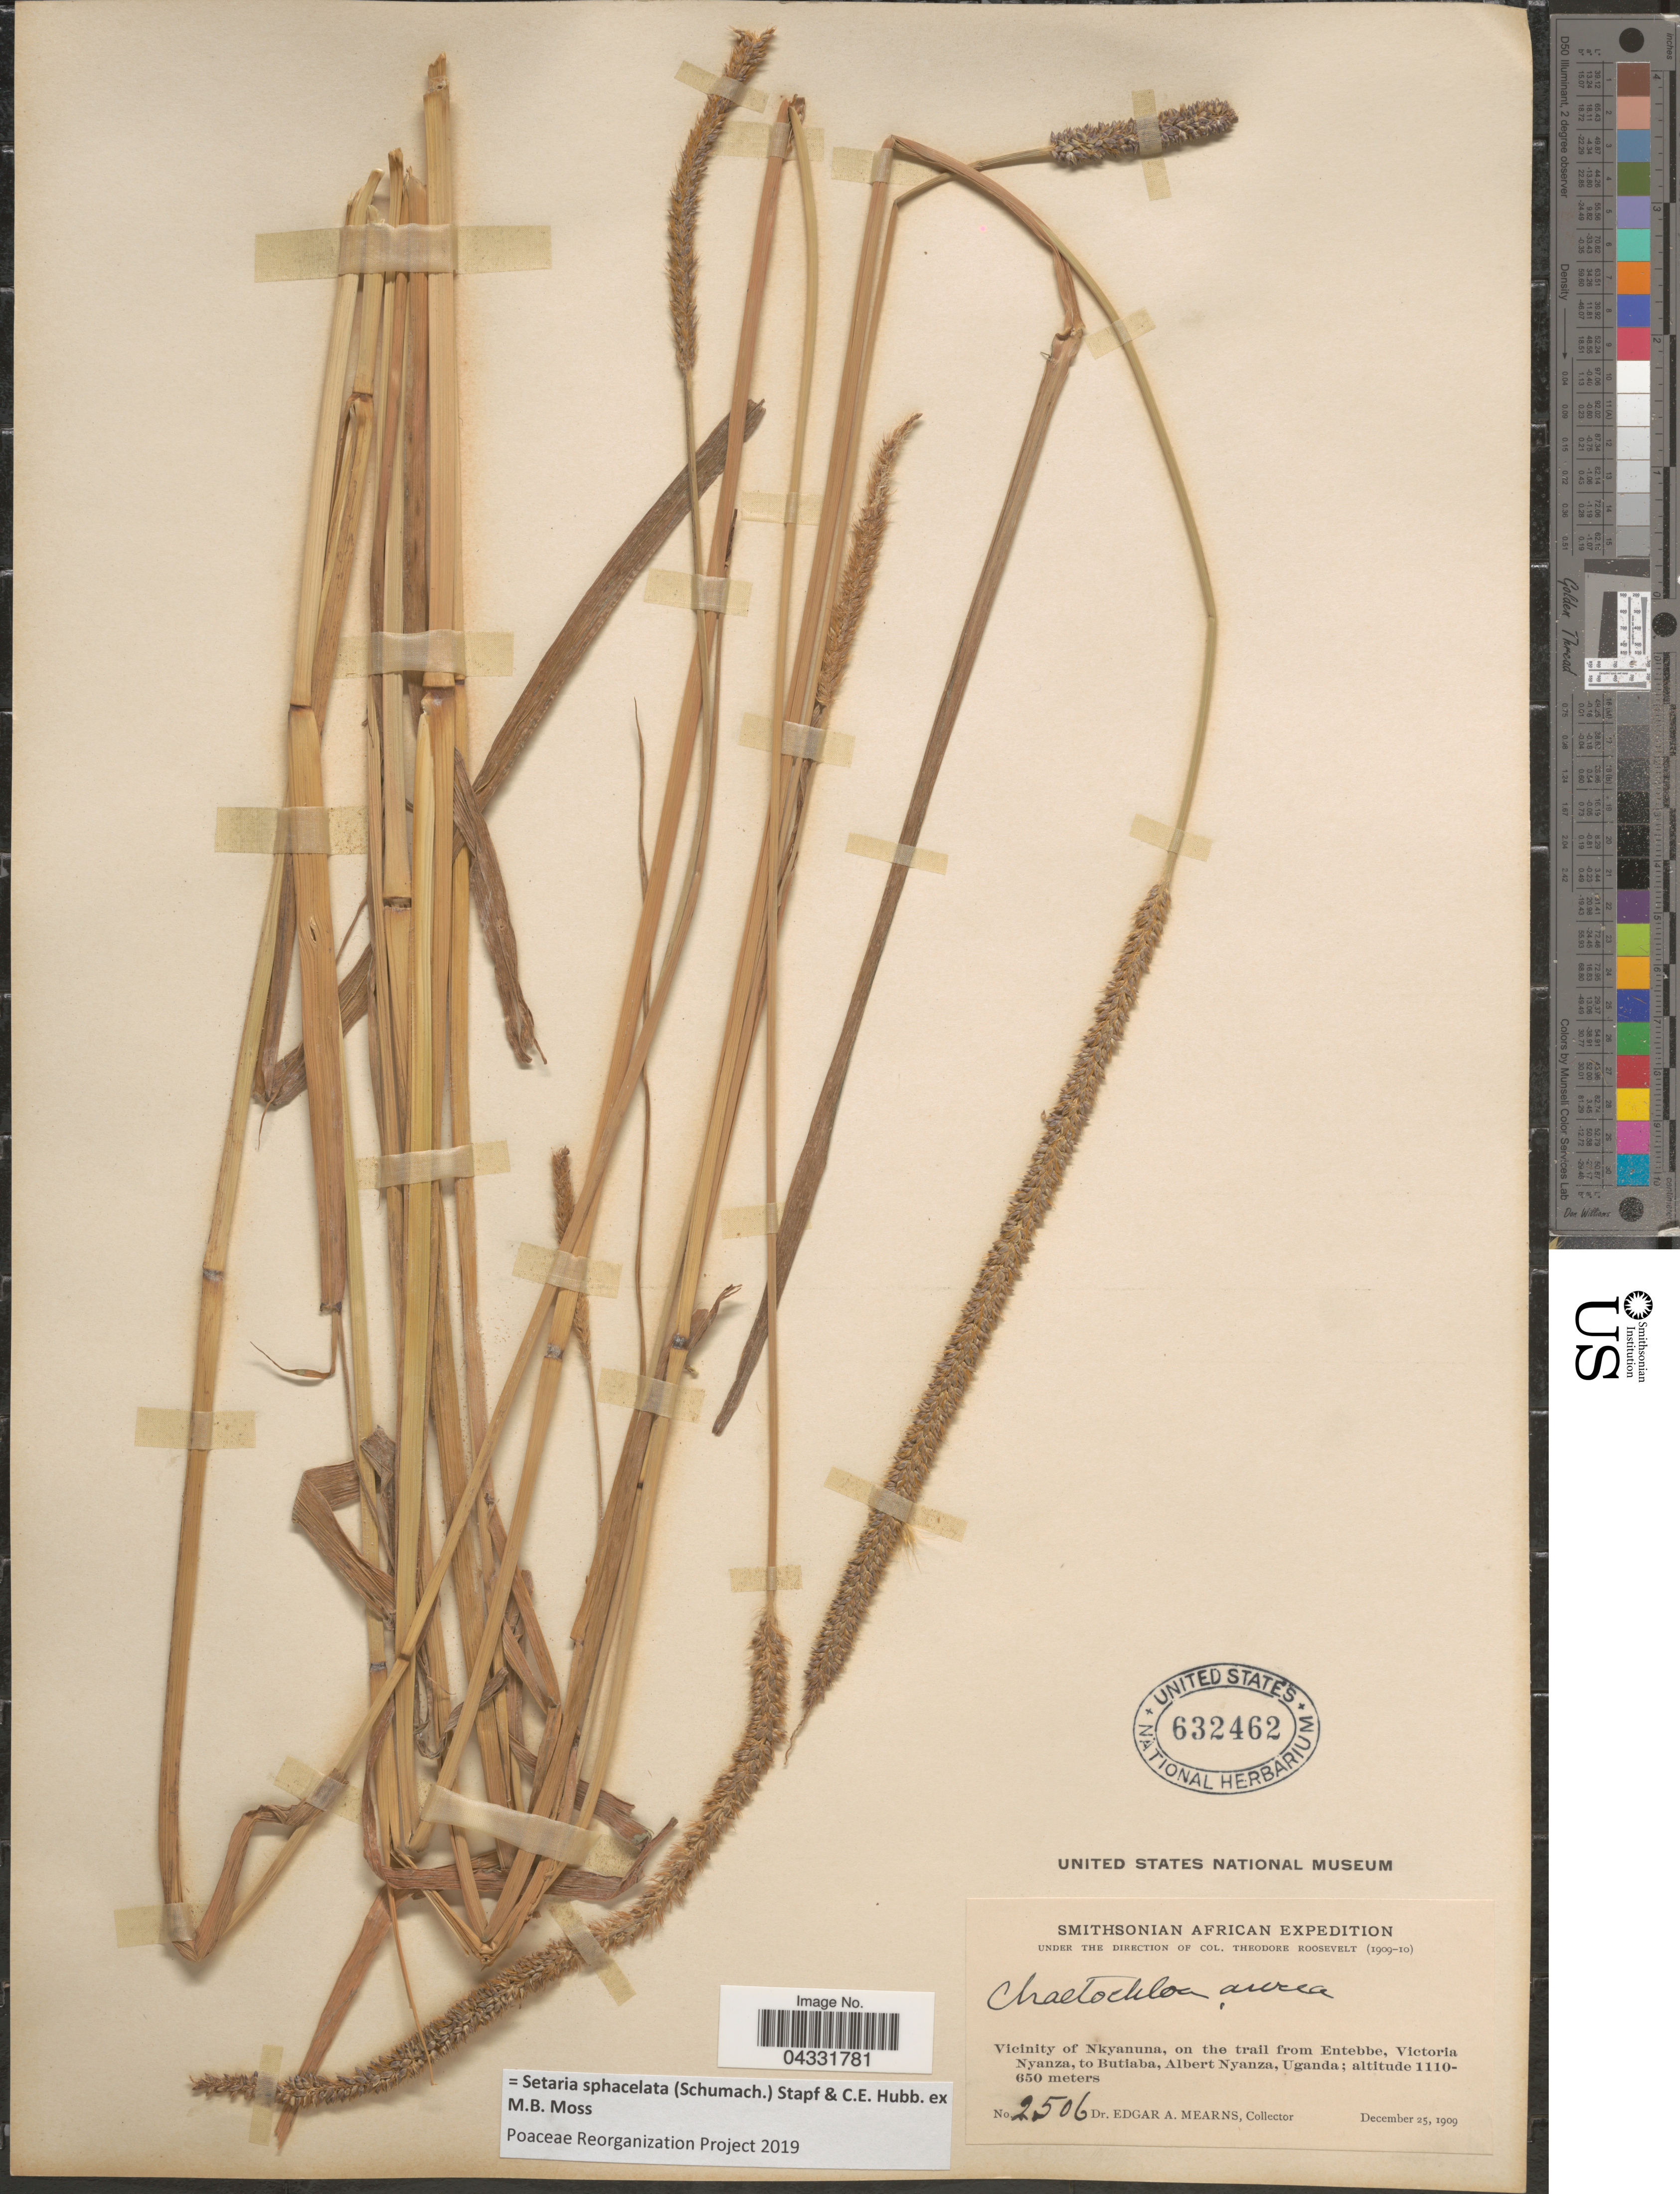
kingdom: Plantae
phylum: Tracheophyta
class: Liliopsida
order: Poales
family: Poaceae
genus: Setaria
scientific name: Setaria sphacelata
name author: (Schumach.) Stapf & Hubb. ex Moss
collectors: E. A. Mearns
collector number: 2506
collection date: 1909-12-25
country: Uganda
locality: Smithsonian African Expedition. Vicinity of Nkyanuna, on the trail from Entebbe, Victoria Nyanza, to Butiaba, Albert Nyanza.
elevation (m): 650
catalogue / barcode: US 632462